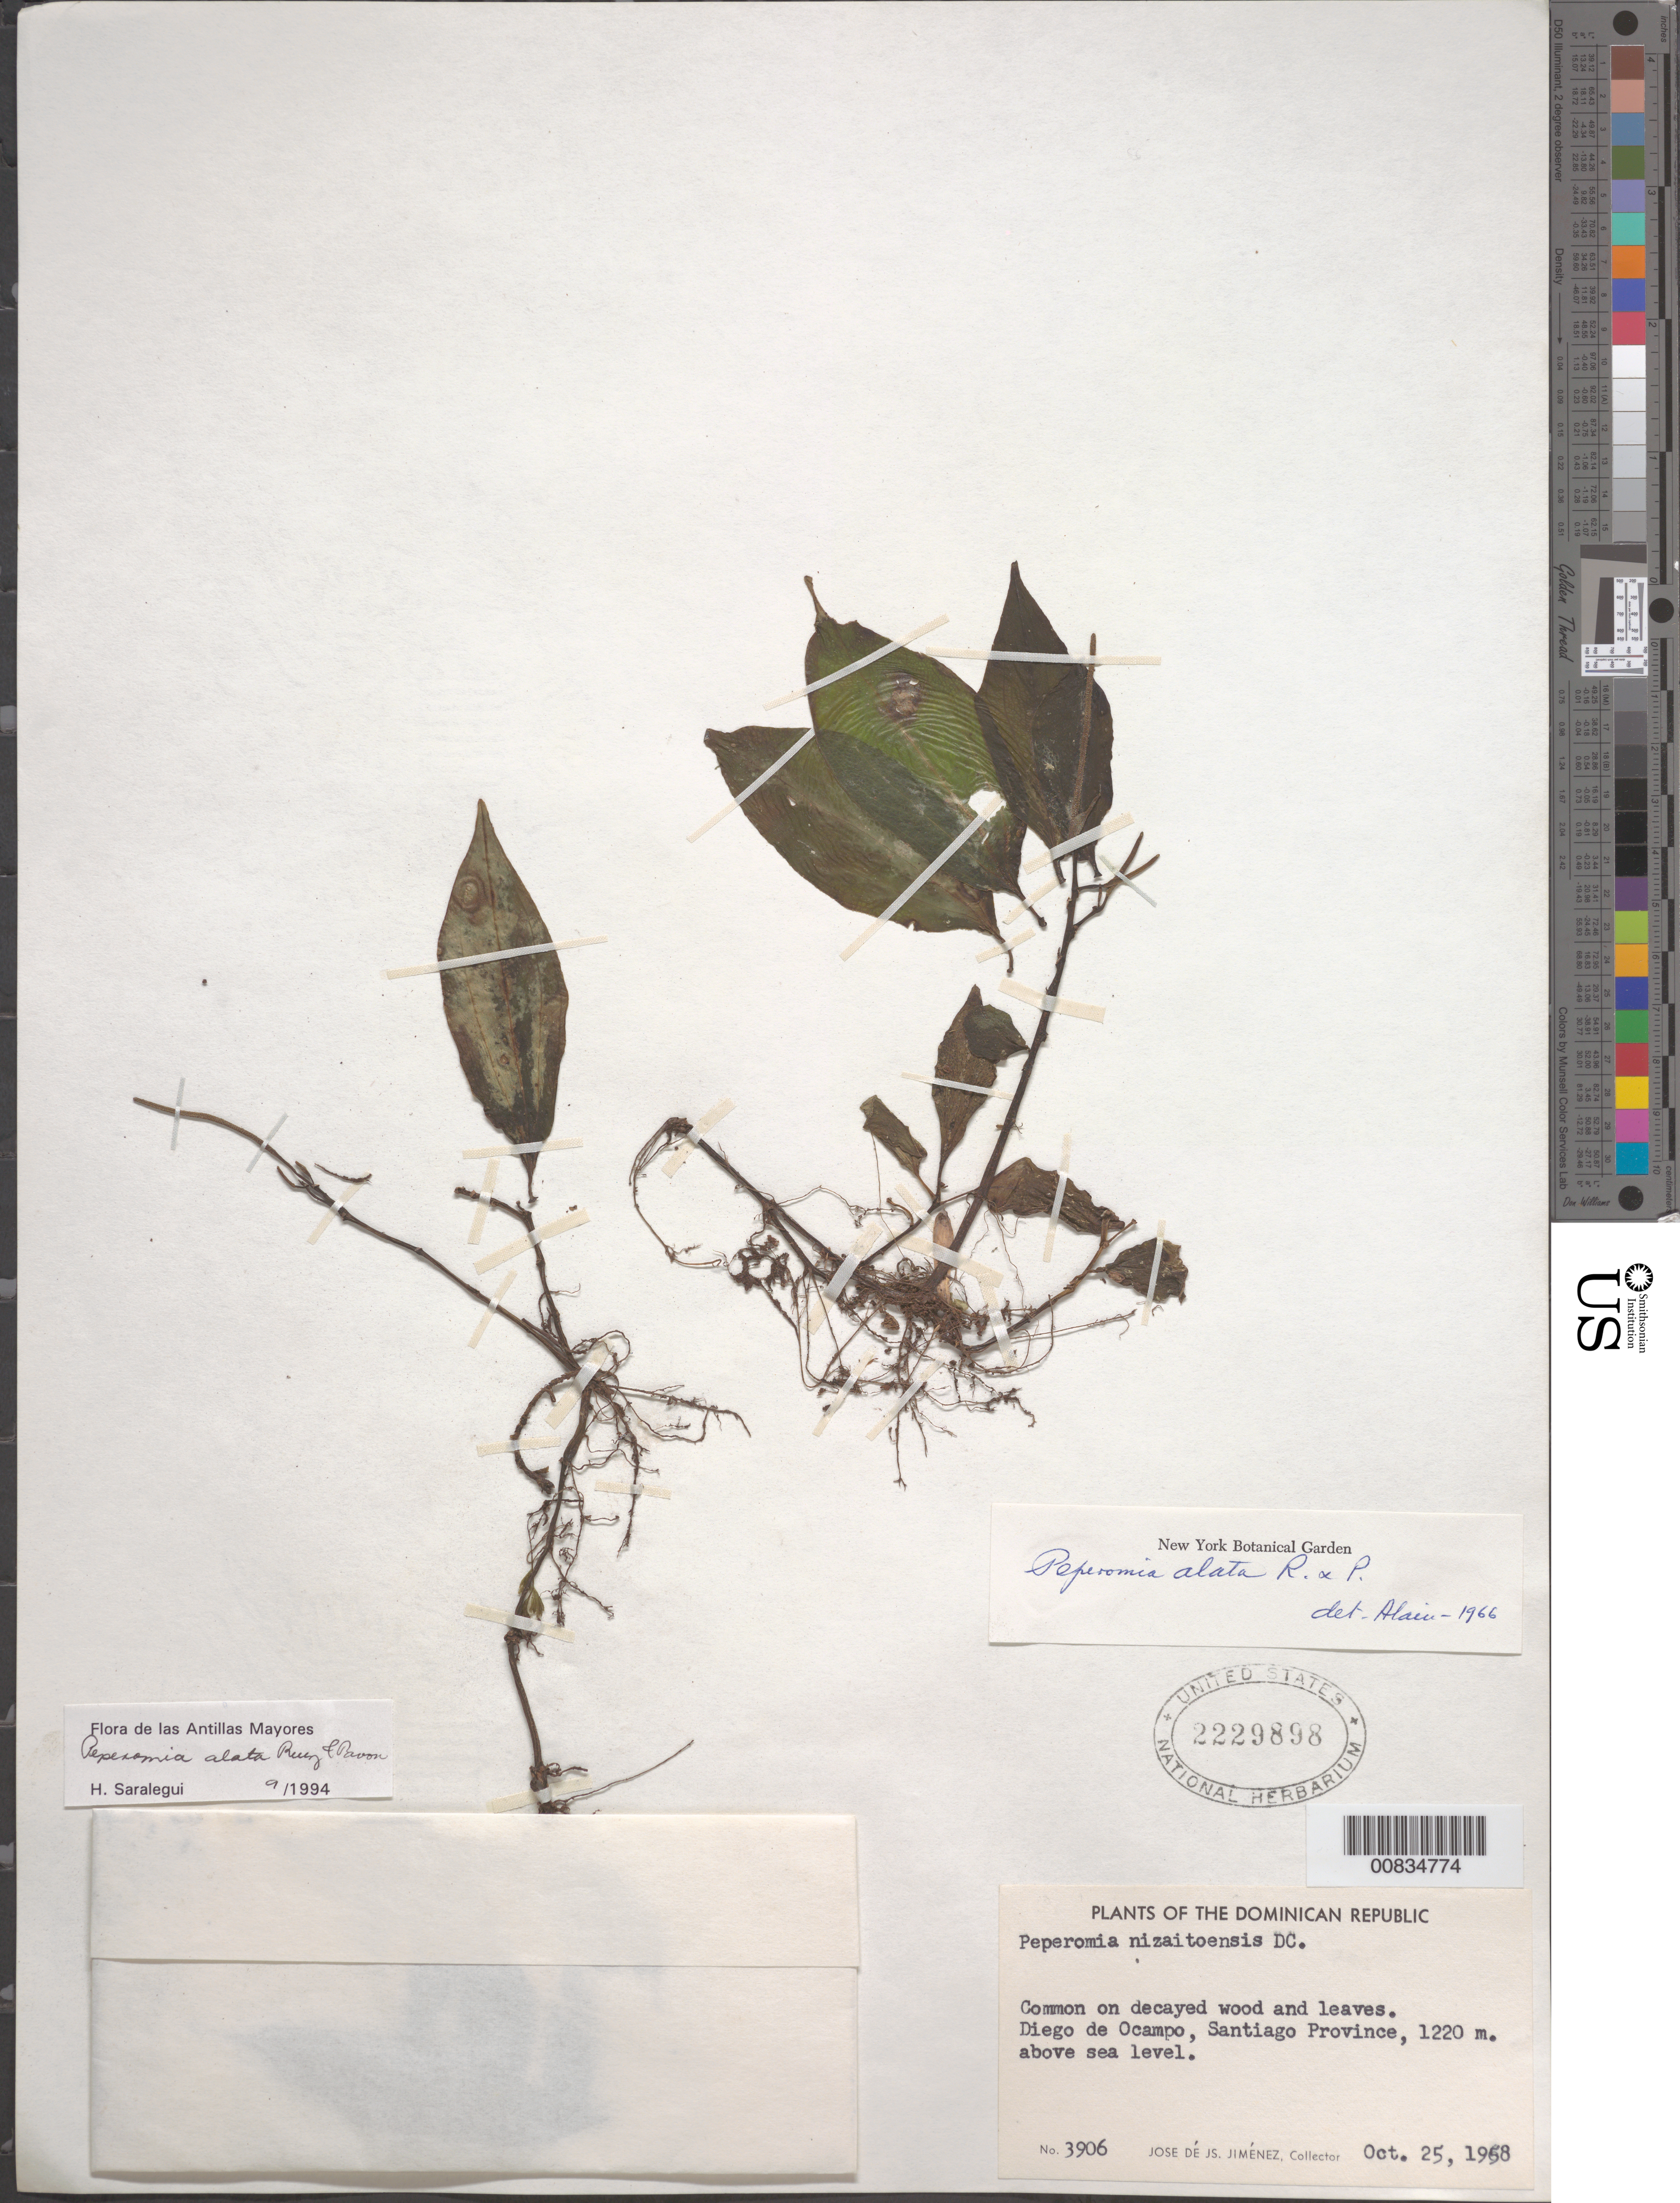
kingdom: Plantae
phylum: Tracheophyta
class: Magnoliopsida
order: Piperales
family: Piperaceae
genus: Peperomia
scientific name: Peperomia alata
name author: Ruiz & Pav.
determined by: Saralegui Boza, H., (HAJB), Jardin Botanico Nacional (Habana)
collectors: J. J. Jiménez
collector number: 3906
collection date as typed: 25 Oct 1958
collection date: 1958-10-25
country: Dominican Republic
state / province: Santiago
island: Hispaniola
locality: Diego de Ocampo.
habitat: On decayed wood and leaves.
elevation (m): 1220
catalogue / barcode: US 2229898